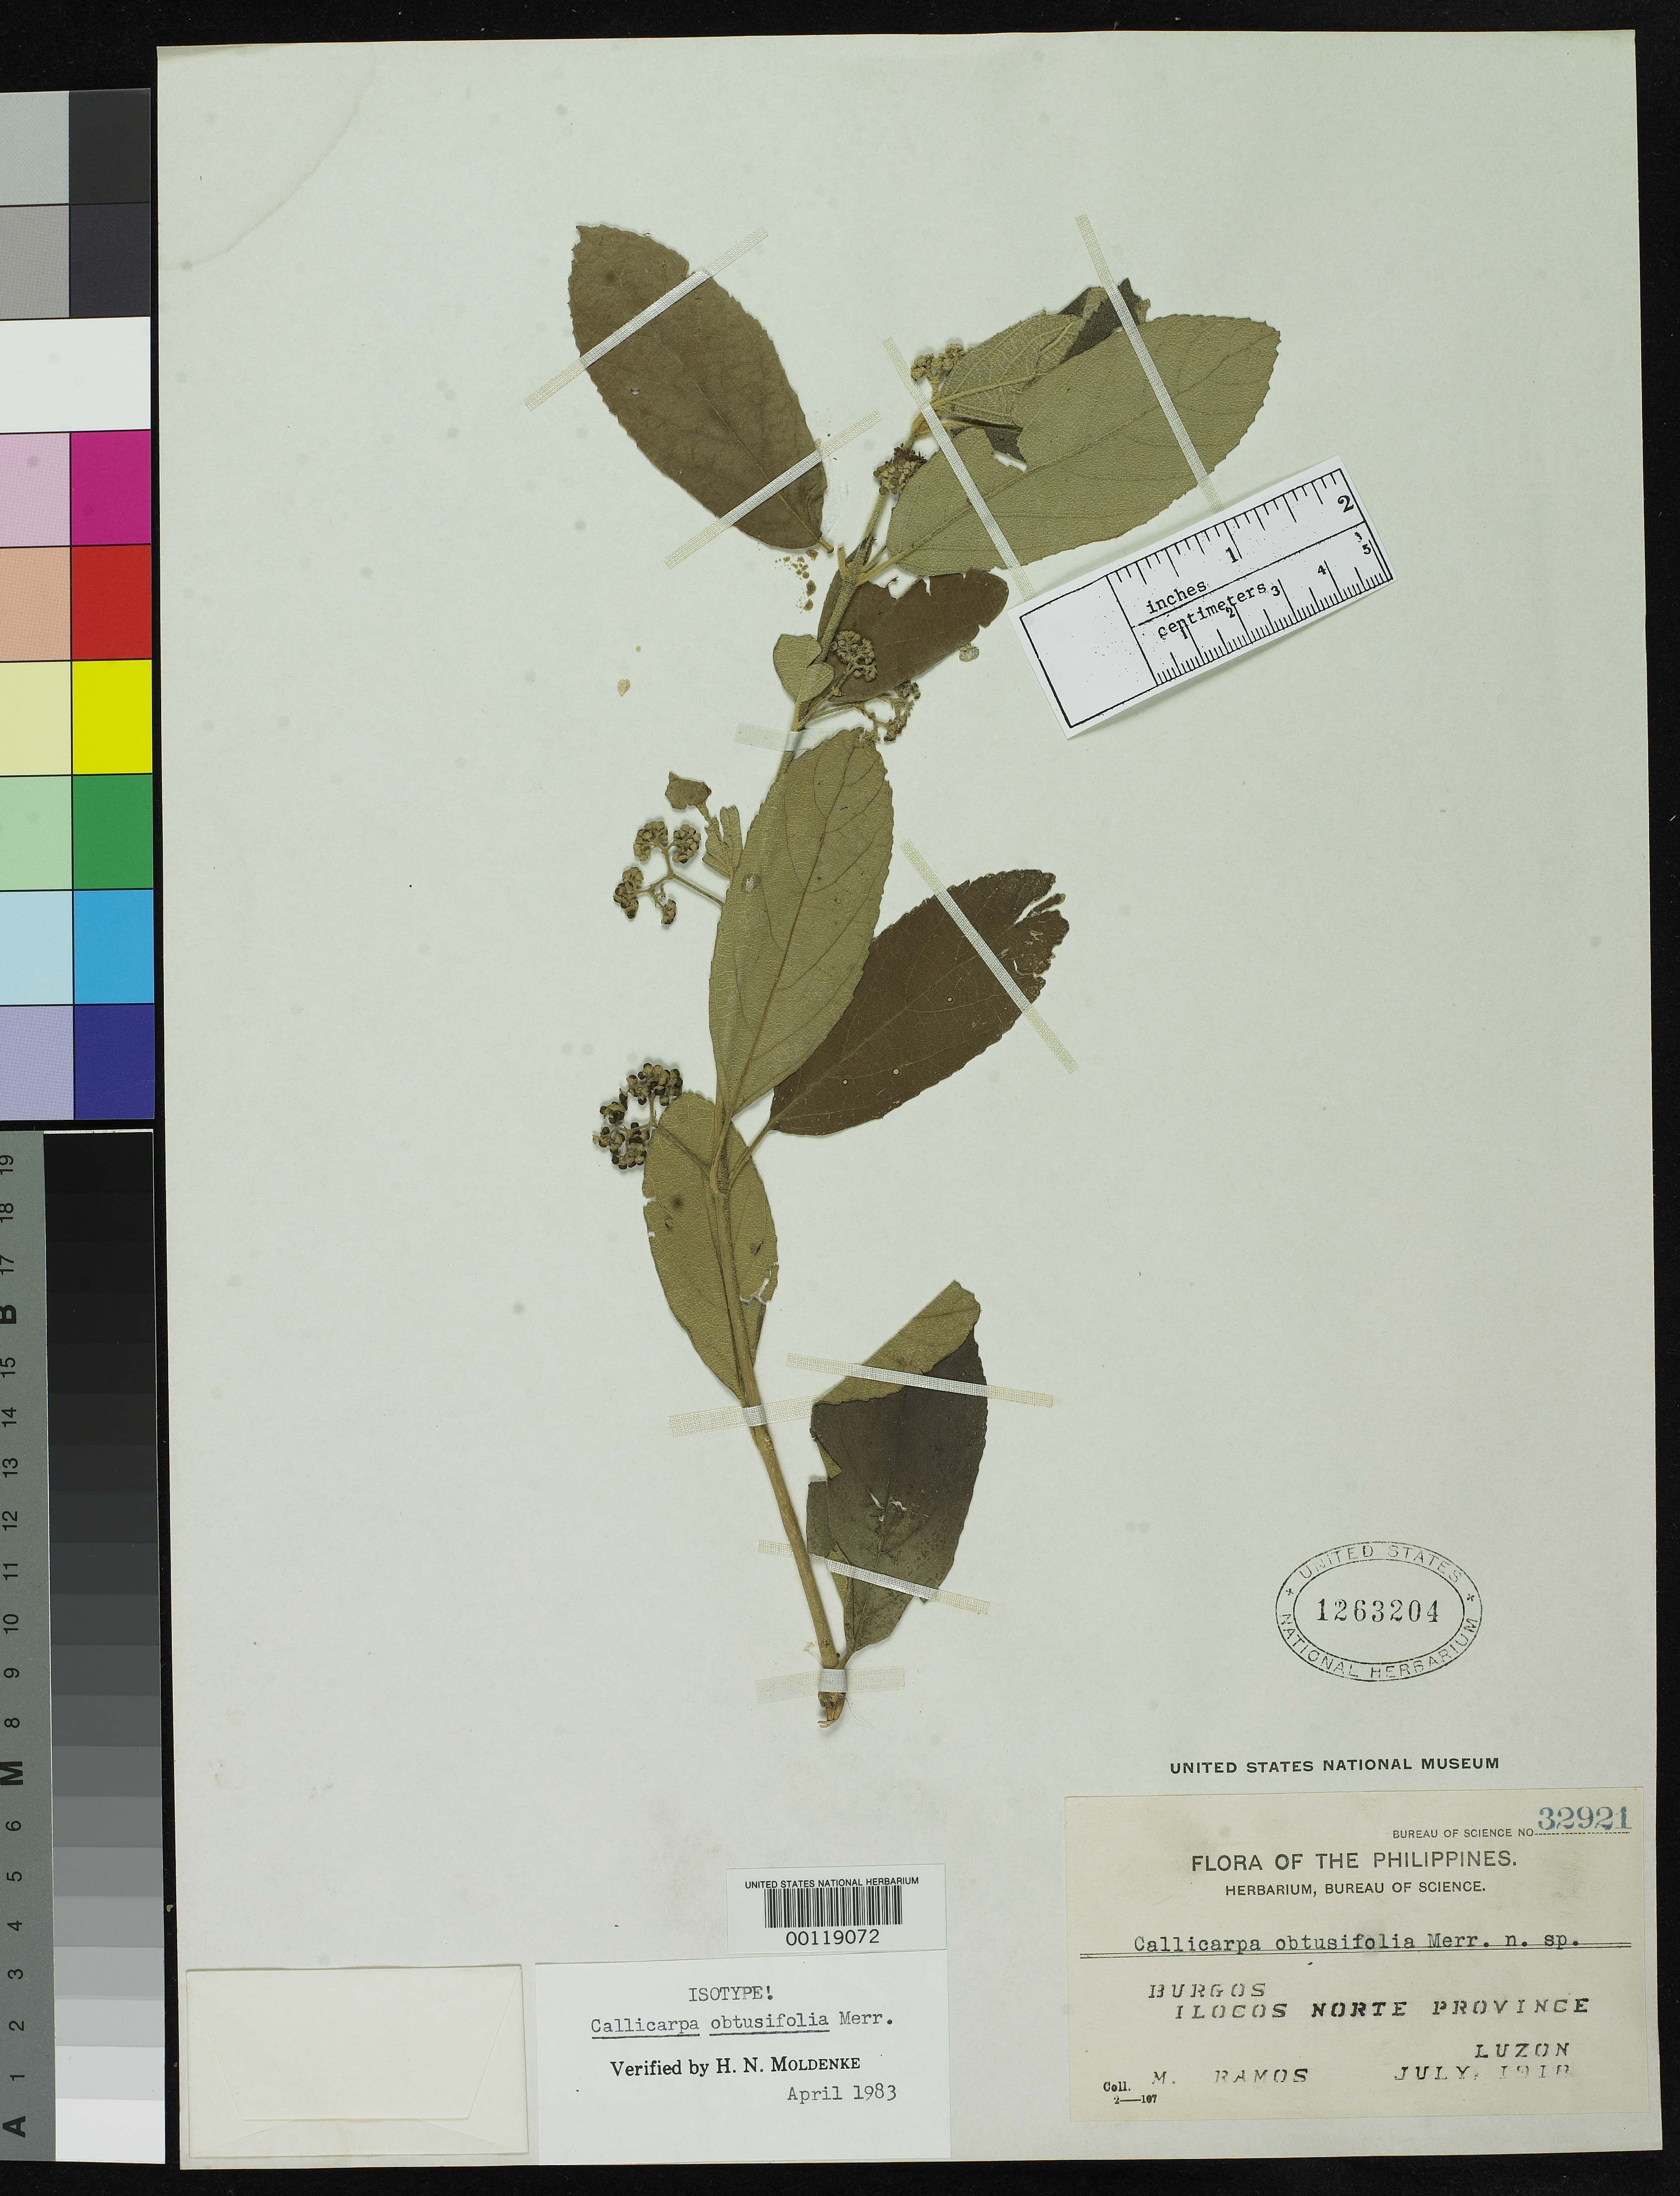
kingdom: Plantae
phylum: Tracheophyta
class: Magnoliopsida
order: Lamiales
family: Lamiaceae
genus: Callicarpa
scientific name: Callicarpa obtusifolia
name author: Merr.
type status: Isotype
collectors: M. Ramos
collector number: Bur. Sci. 32921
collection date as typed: Jul 1918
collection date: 1918-07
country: Philippines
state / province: Ilocos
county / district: Ilocos Norte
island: Luzon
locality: Burgos.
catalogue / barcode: US 1263204